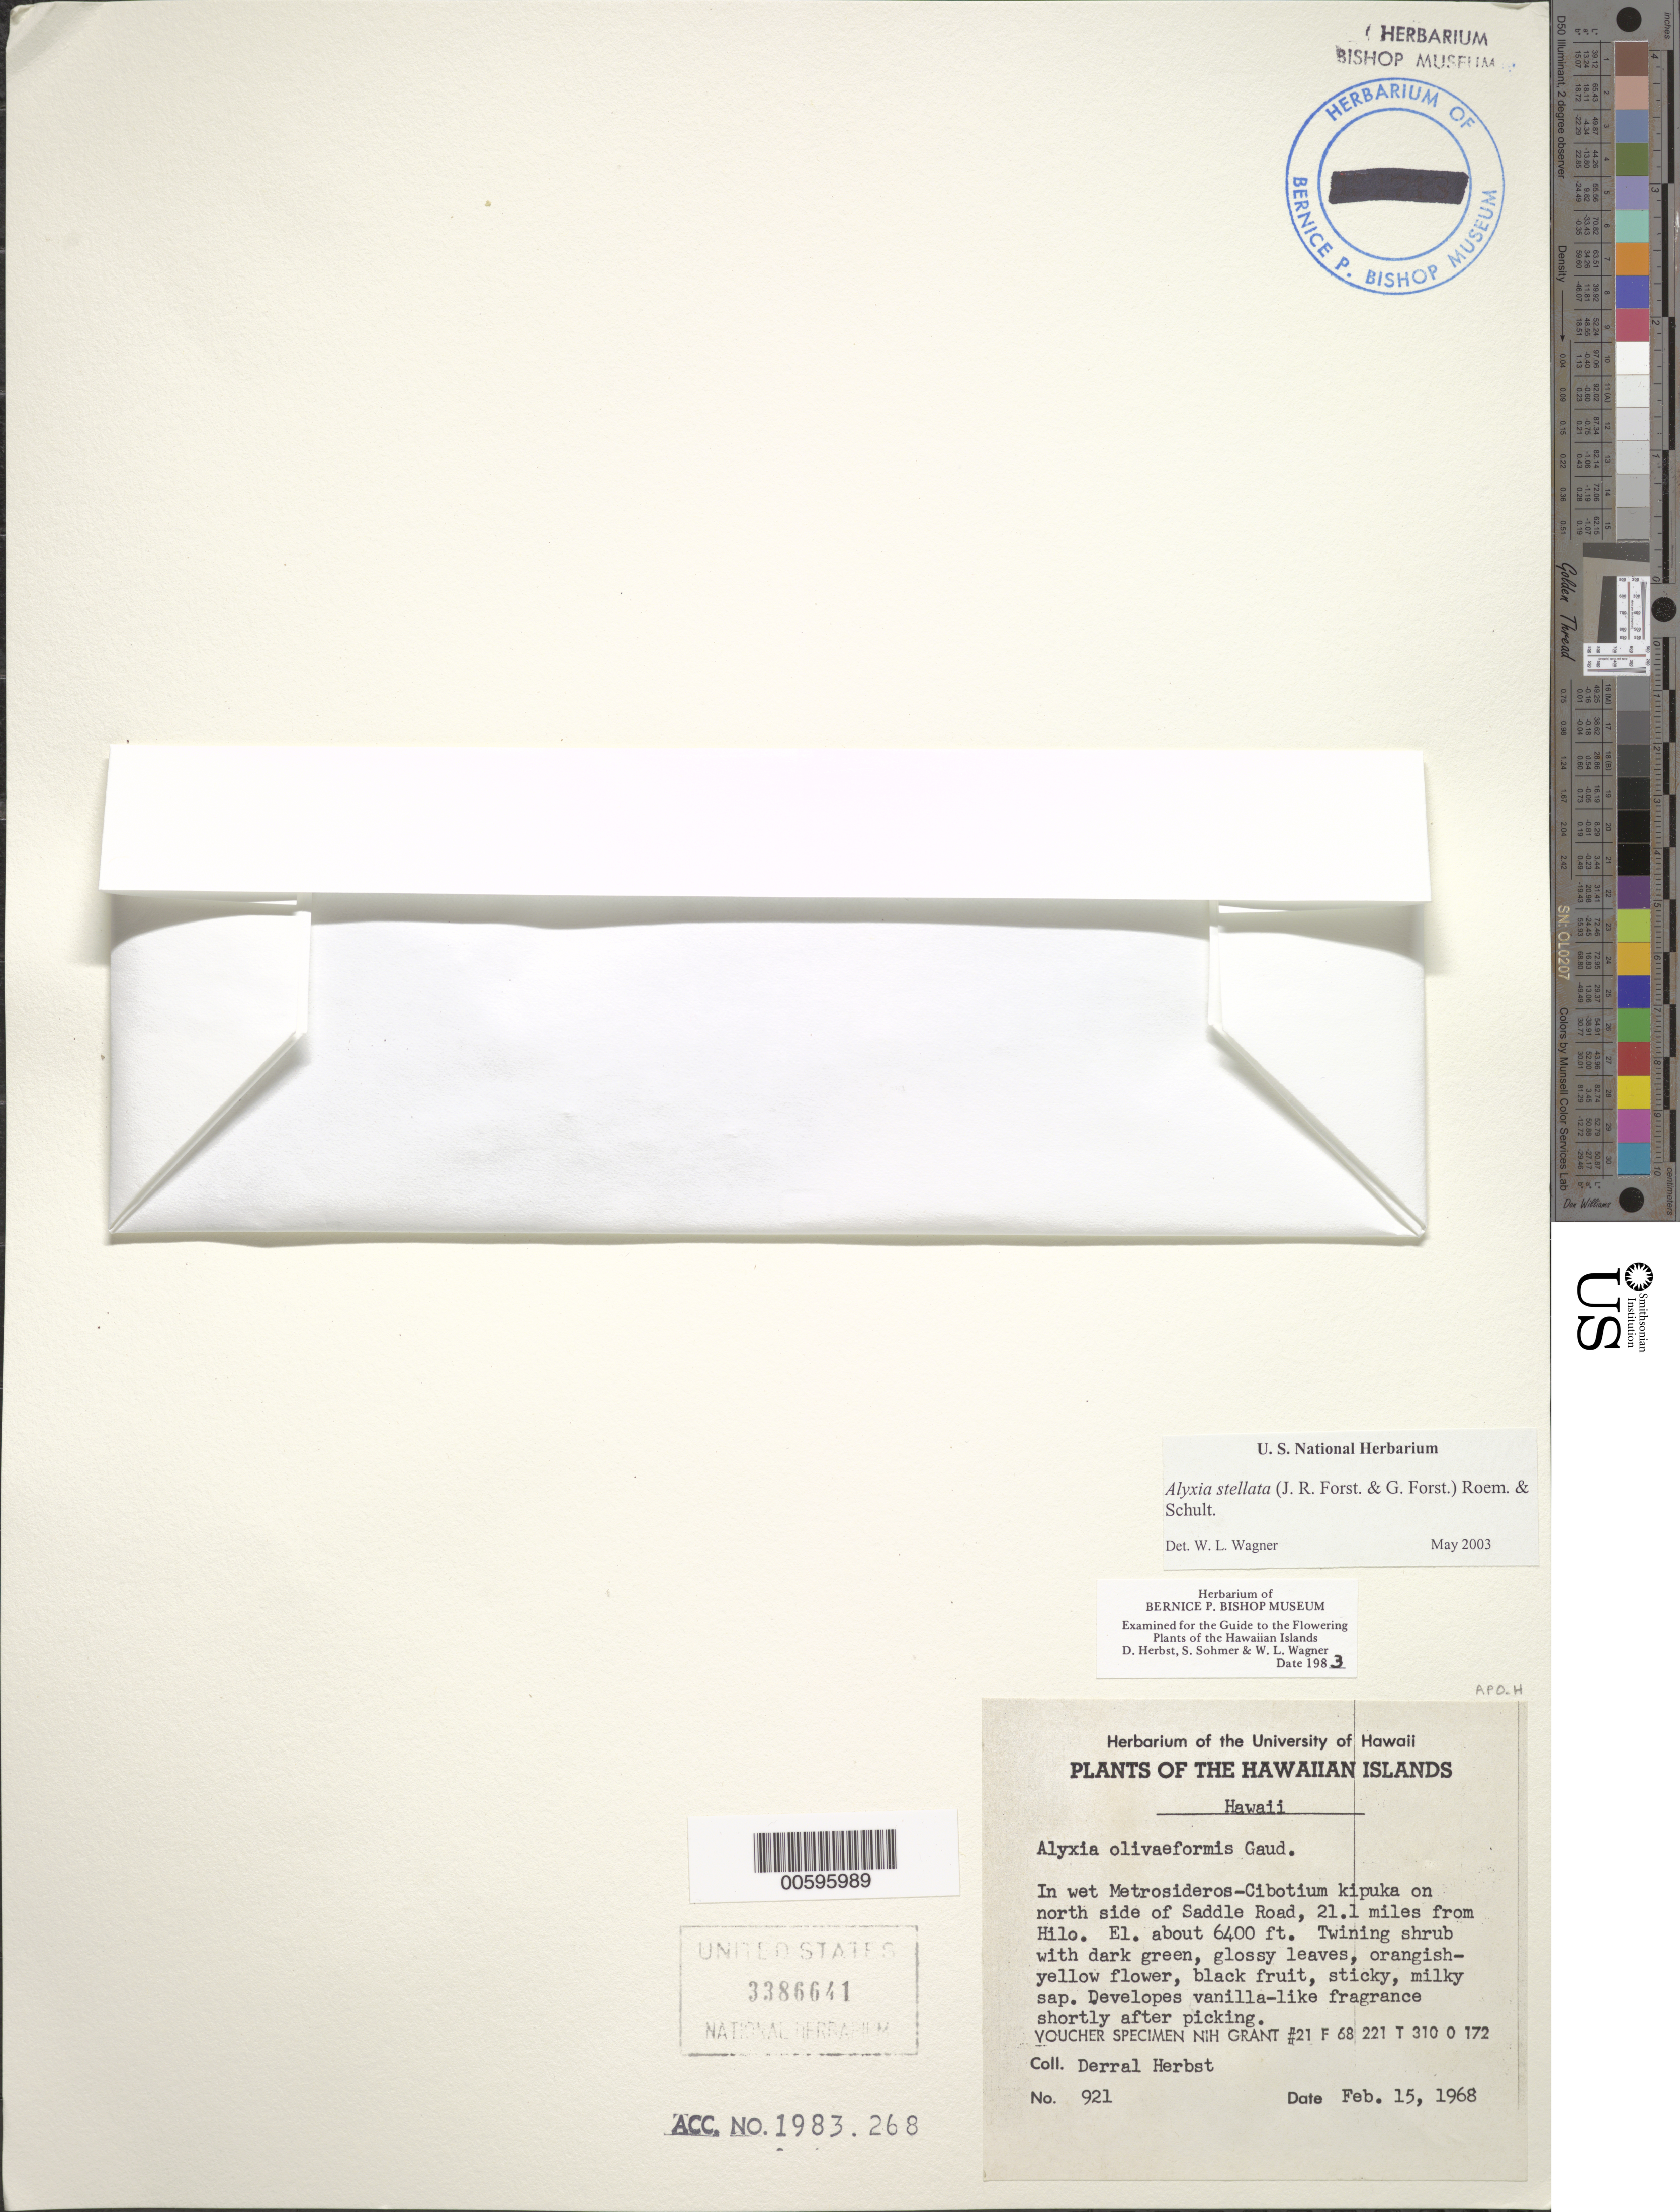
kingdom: Plantae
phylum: Tracheophyta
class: Magnoliopsida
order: Gentianales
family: Apocynaceae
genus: Alyxia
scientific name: Alyxia stellata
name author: (J.R. Forst. & G. Forst.) Roem. & Schult.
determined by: Wagner, W. L., (BOT), Smithsonian Institution - National Museum of Natural History (UNITED STATES)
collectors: D. R. Herbst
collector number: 921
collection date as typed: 15 Feb 1968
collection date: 1968-02-15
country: United States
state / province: Hawaii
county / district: Hawaii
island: Hawaii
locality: N side of Saddle Rd, 21.1 mi from Hilo.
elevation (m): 1951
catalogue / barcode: US 3386641